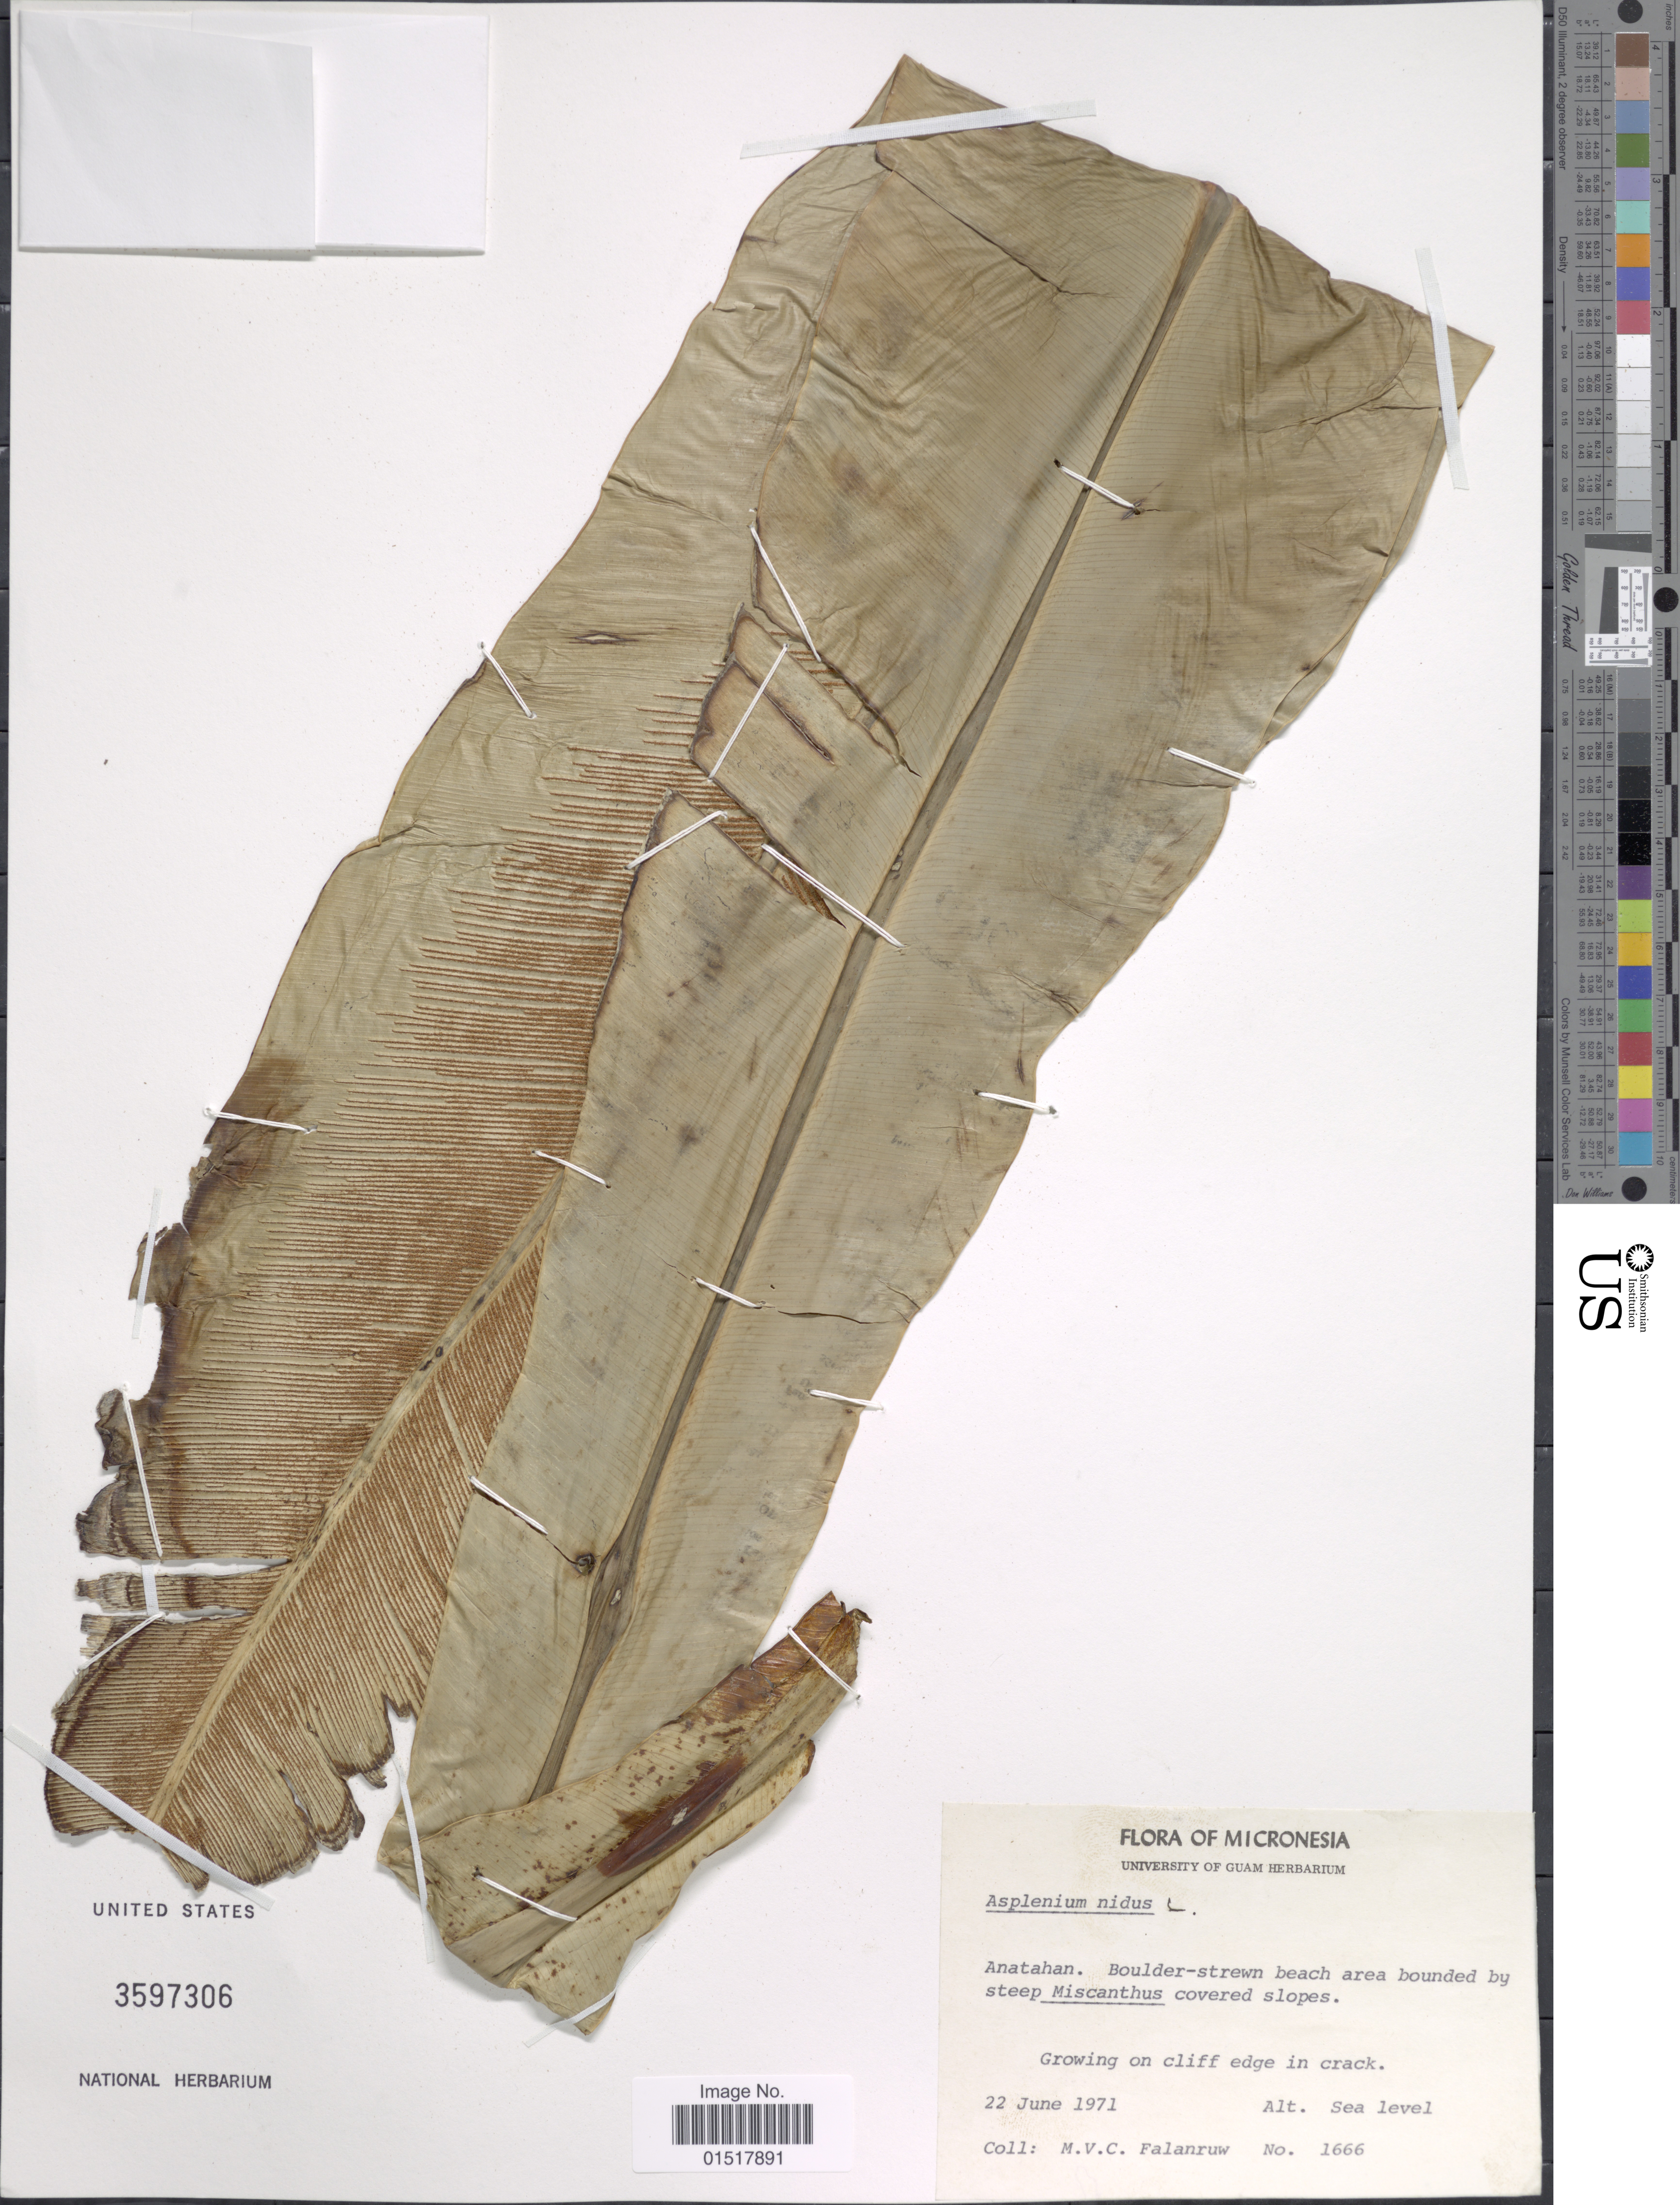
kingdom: Plantae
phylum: Tracheophyta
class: Polypodiopsida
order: Polypodiales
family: Aspleniaceae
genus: Asplenium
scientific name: Asplenium nidus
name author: L.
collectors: M. V. Falanruw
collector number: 1666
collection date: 1971-06-22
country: Northern Mariana Islands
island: Anatahan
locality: Anatahan.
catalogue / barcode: US 3597306